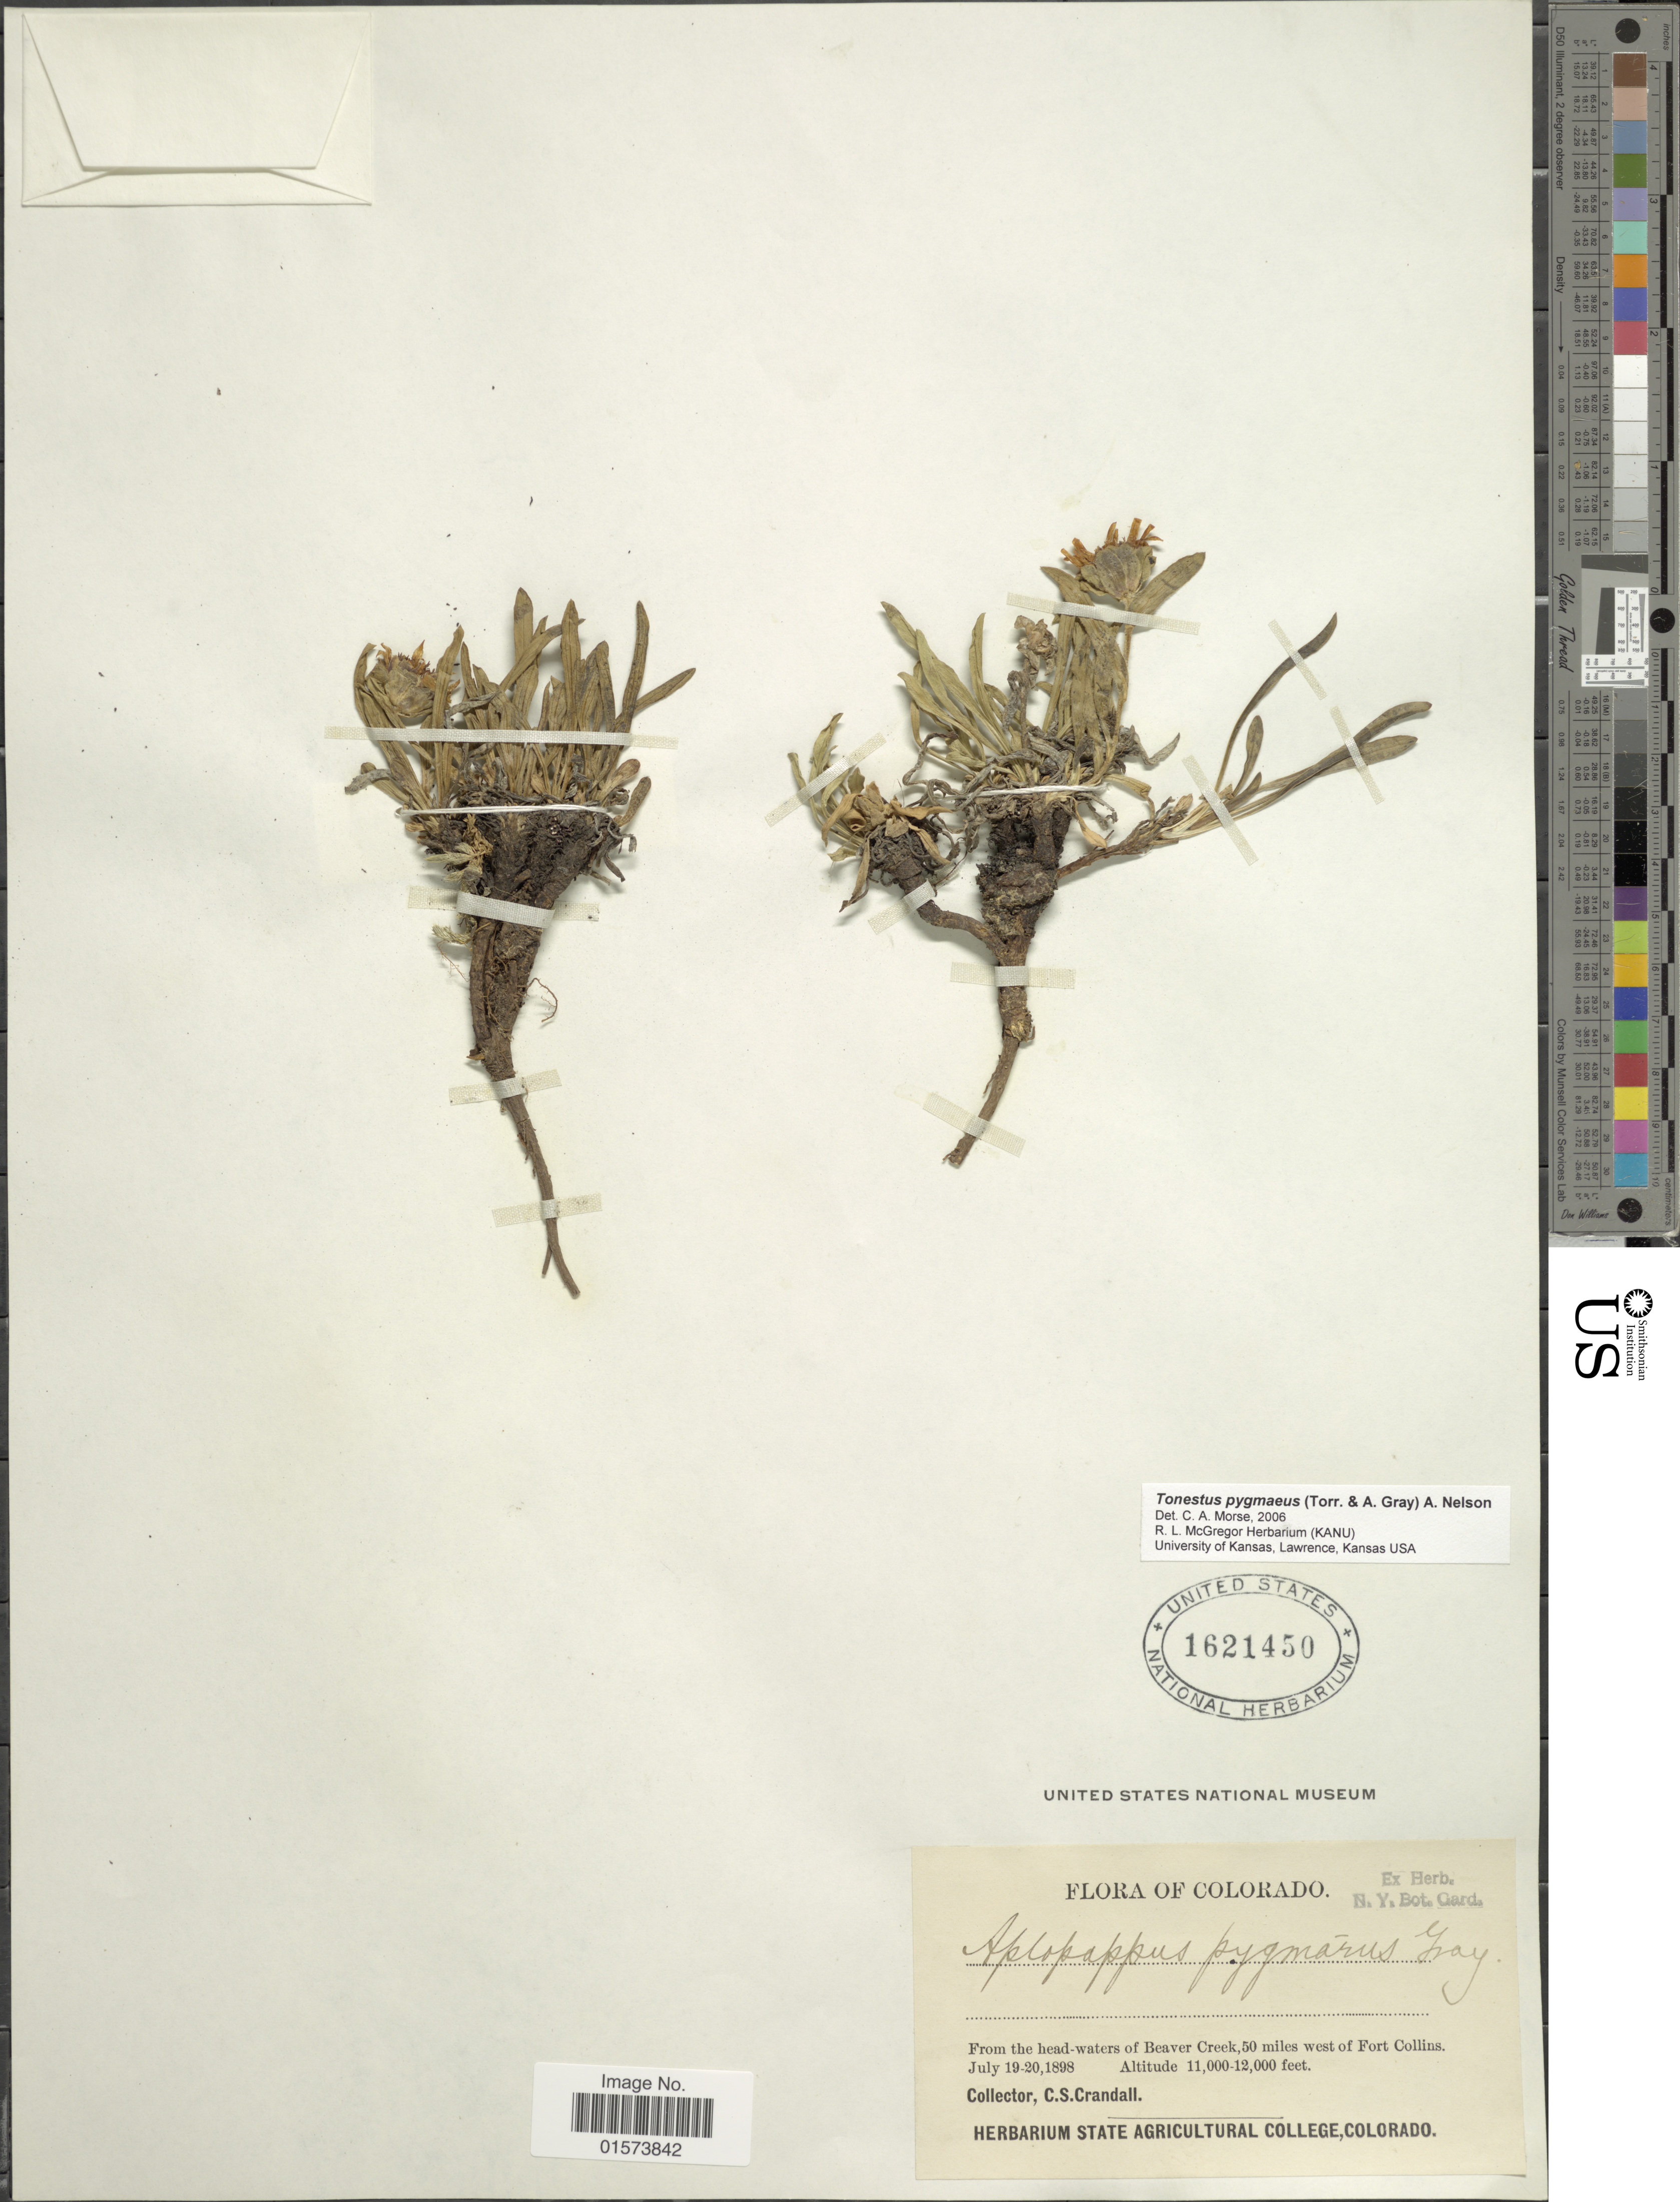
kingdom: Plantae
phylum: Tracheophyta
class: Magnoliopsida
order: Asterales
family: Asteraceae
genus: Tonestus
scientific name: Tonestus pygmaeus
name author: (Torr. & A. Gray) A. Nelson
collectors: C. Crandall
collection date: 1898-07-19/1898-07-20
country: United States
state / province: Colorado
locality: From the head-waters of Beaver Creek, 50 miles west of Fort Collins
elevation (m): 3353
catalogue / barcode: US 1621450